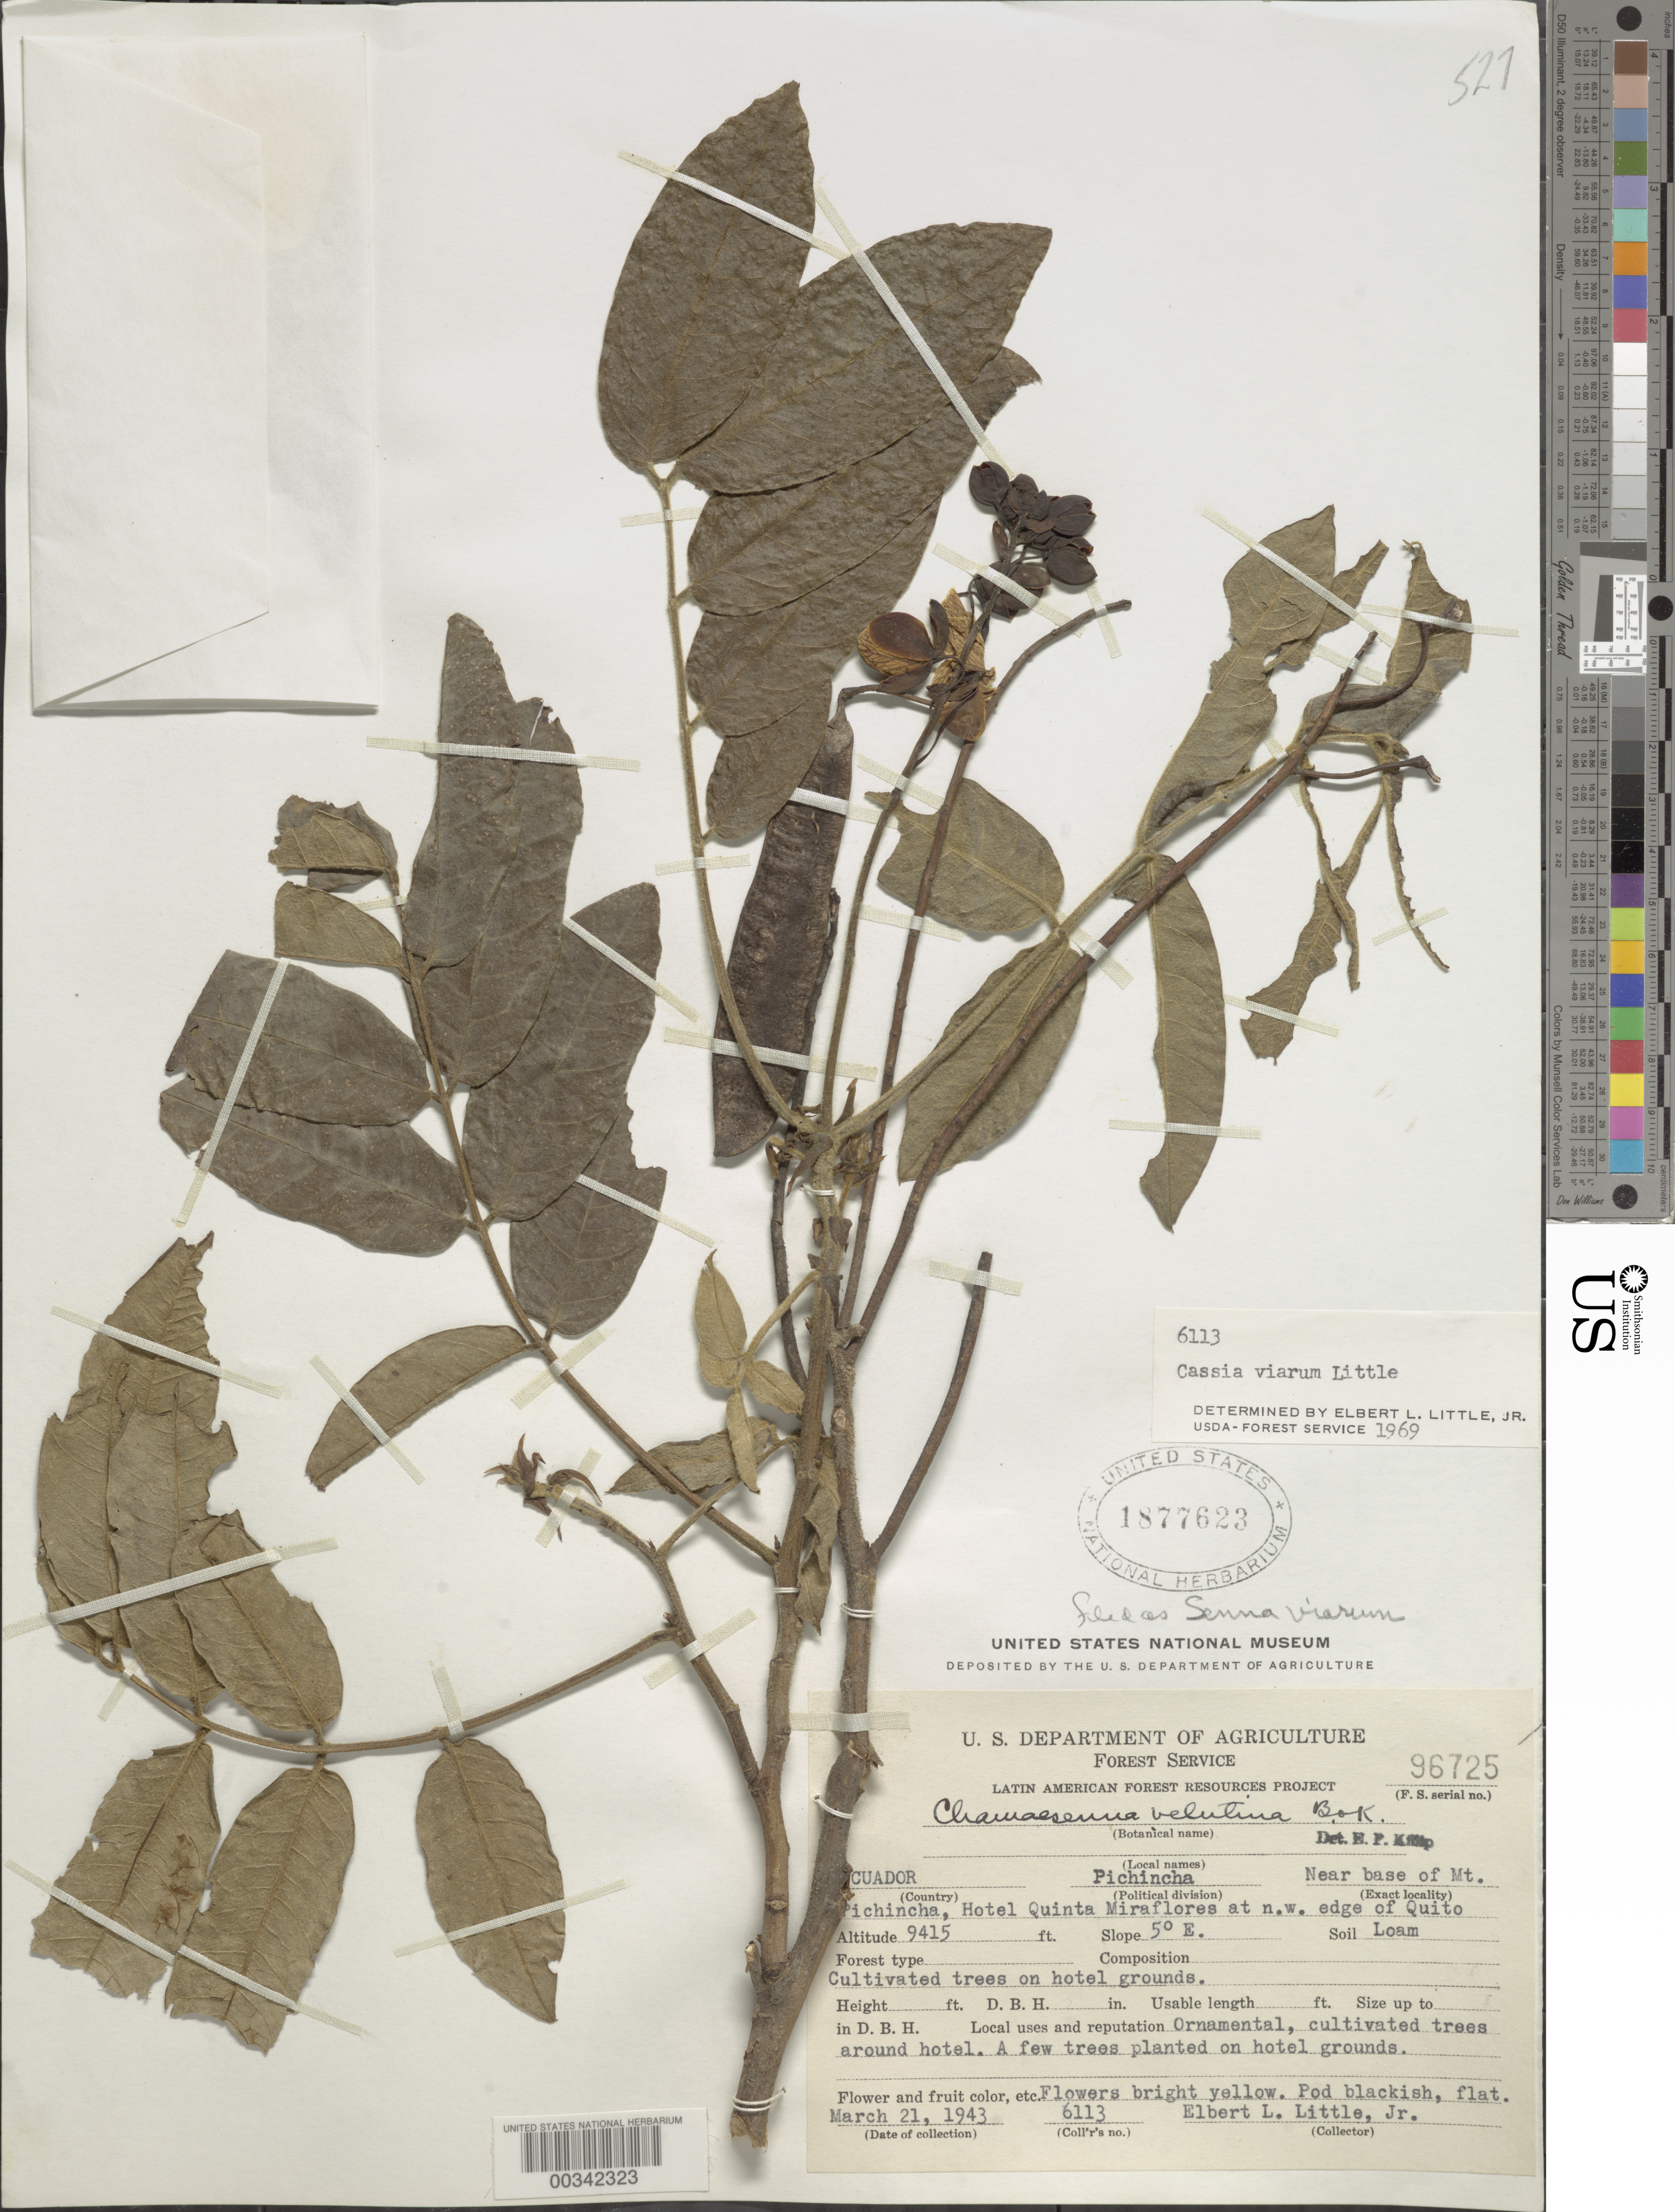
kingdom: Plantae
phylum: Tracheophyta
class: Magnoliopsida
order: Fabales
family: Fabaceae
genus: Senna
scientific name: Senna viarum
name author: (Little) H.S. Irwin & Barneby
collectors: E. L. Little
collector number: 6113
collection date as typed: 21 Mar 1943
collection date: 1943-03-21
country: Ecuador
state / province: Pichincha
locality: Hotel quinta Miraflores at nw edge of Quito; near base of mountain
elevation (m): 2870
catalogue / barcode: US 1877623